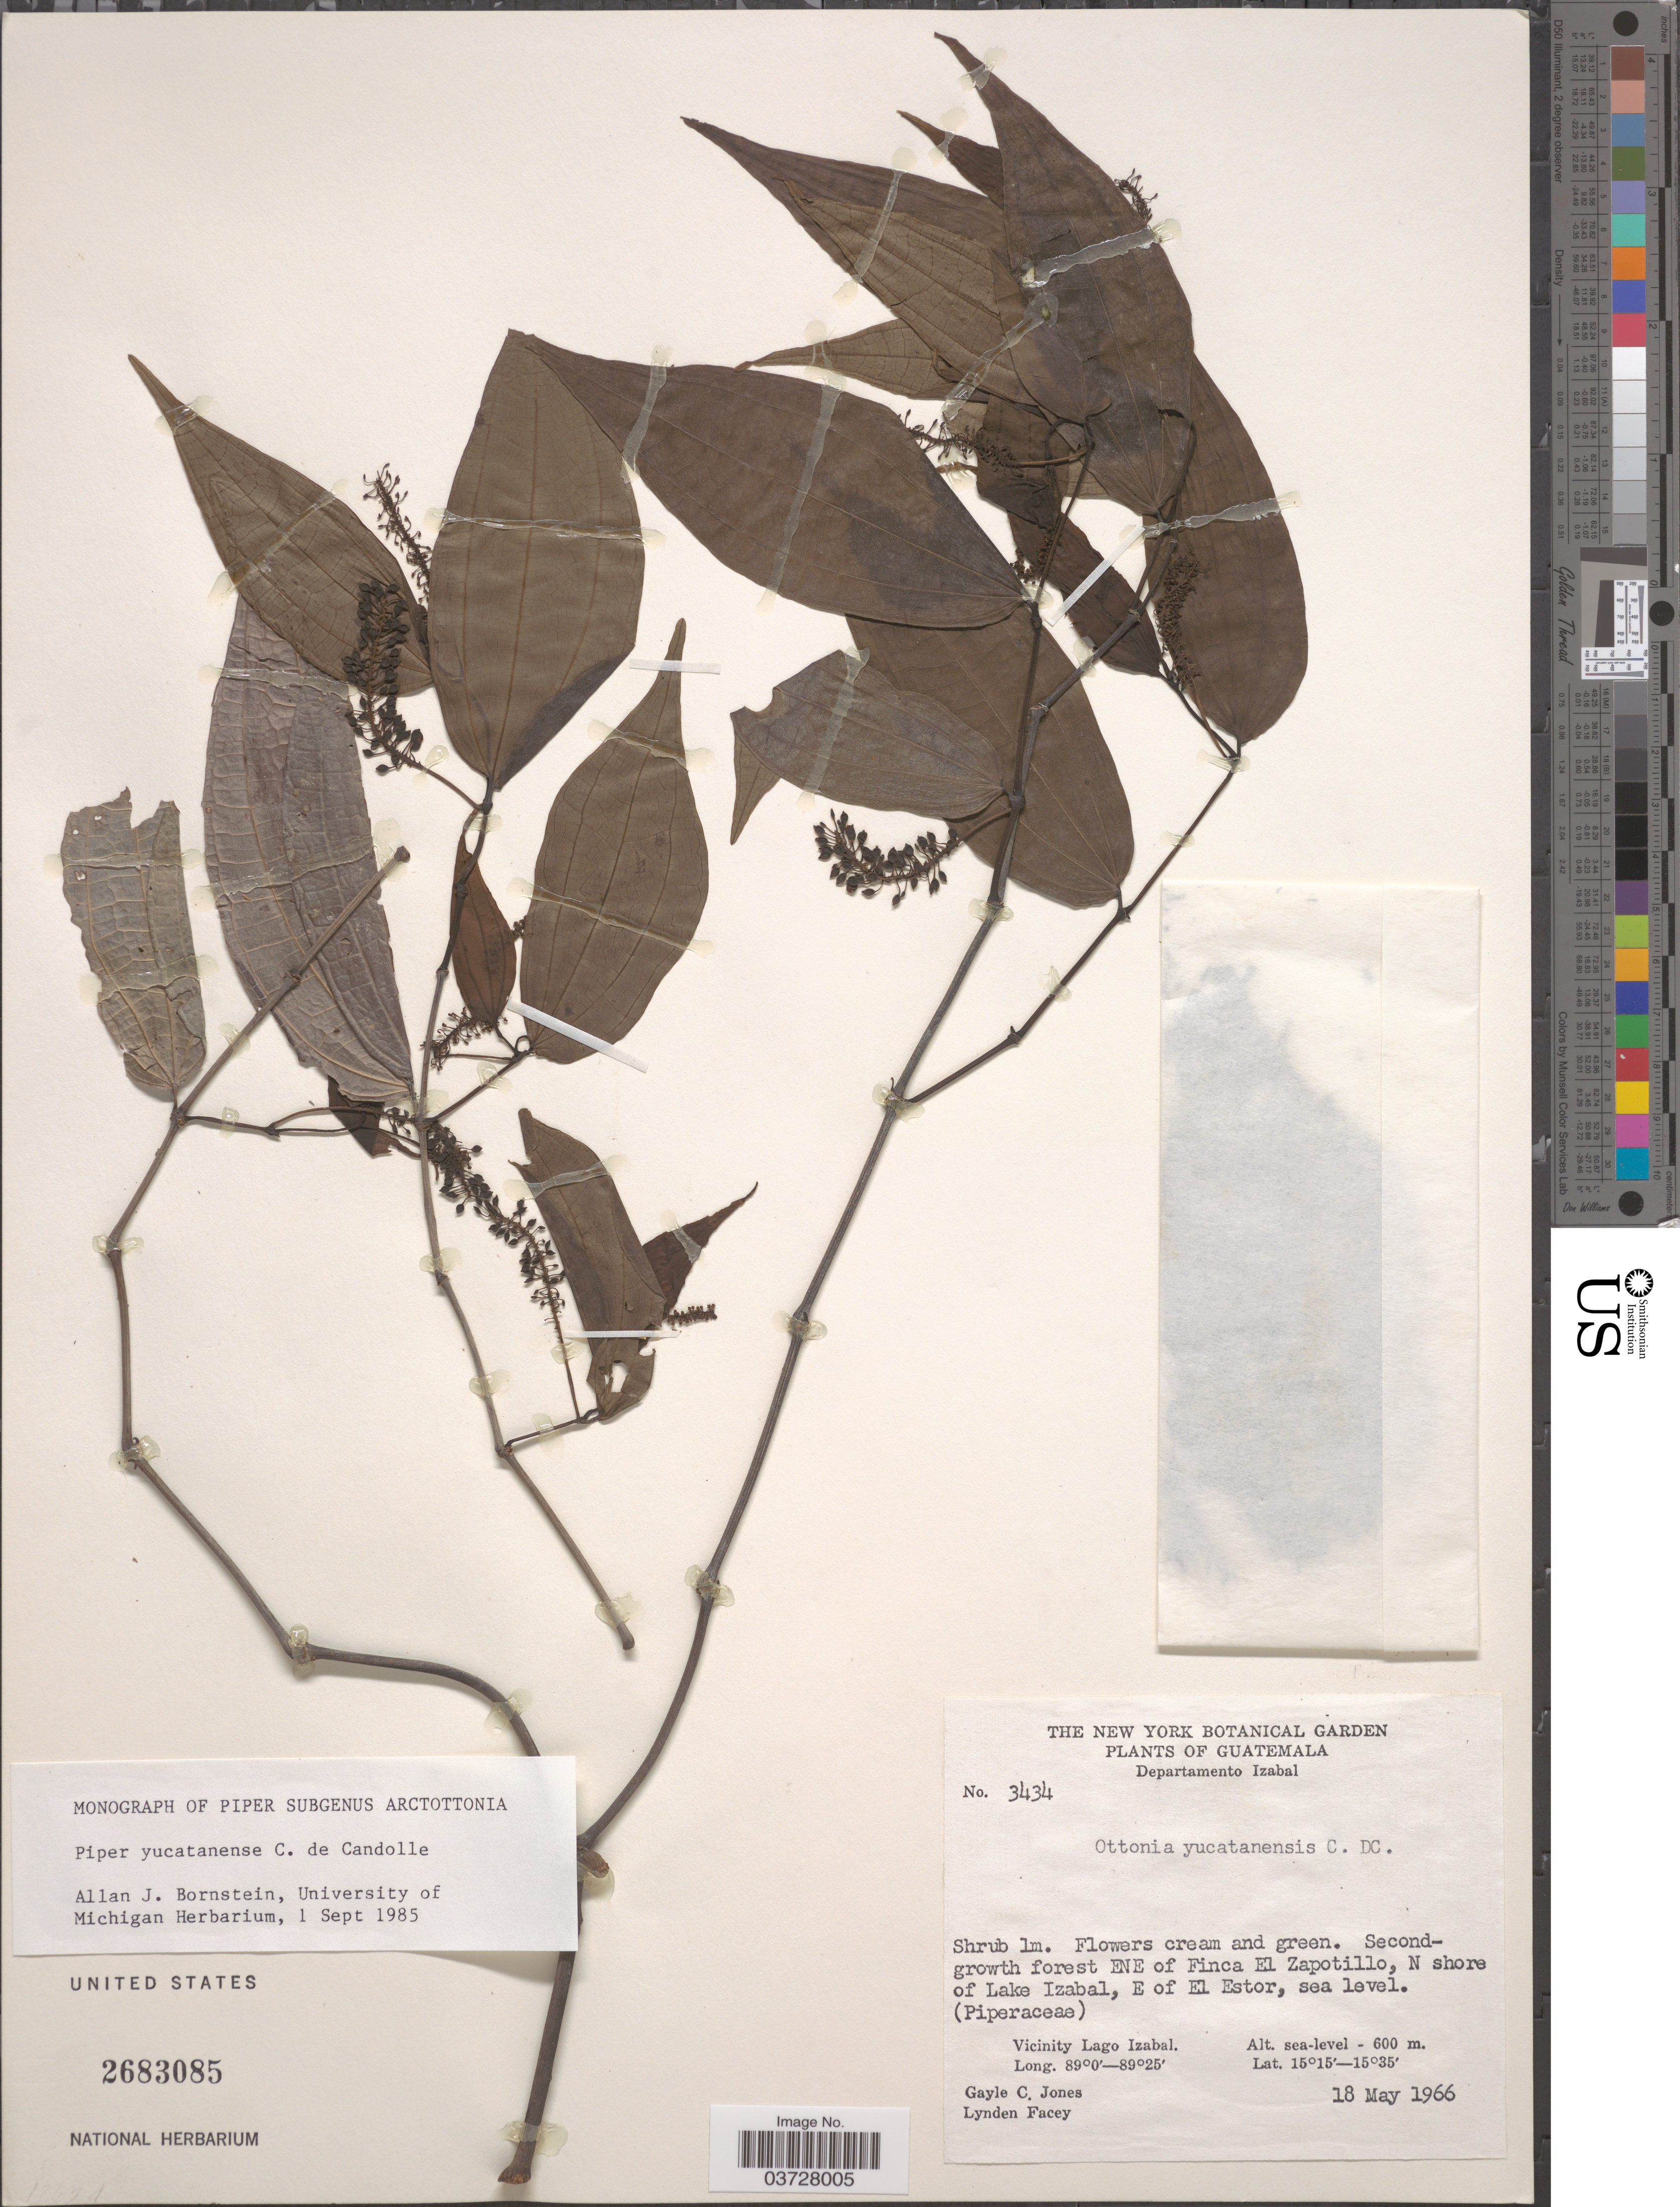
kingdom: Plantae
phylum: Tracheophyta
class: Magnoliopsida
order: Piperales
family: Piperaceae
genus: Piper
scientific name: Piper yucatanense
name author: DC.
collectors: G. C. Jones & L. Facey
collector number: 3434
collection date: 1966-05-18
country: Guatemala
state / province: Izabal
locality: Departamento Izabal. Secondgrowth forest ENE of Finca El Zapotillo, N shore of Lake Izabal, E of El Estor. Vicinity of Lago Izabal.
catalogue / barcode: US 2683085